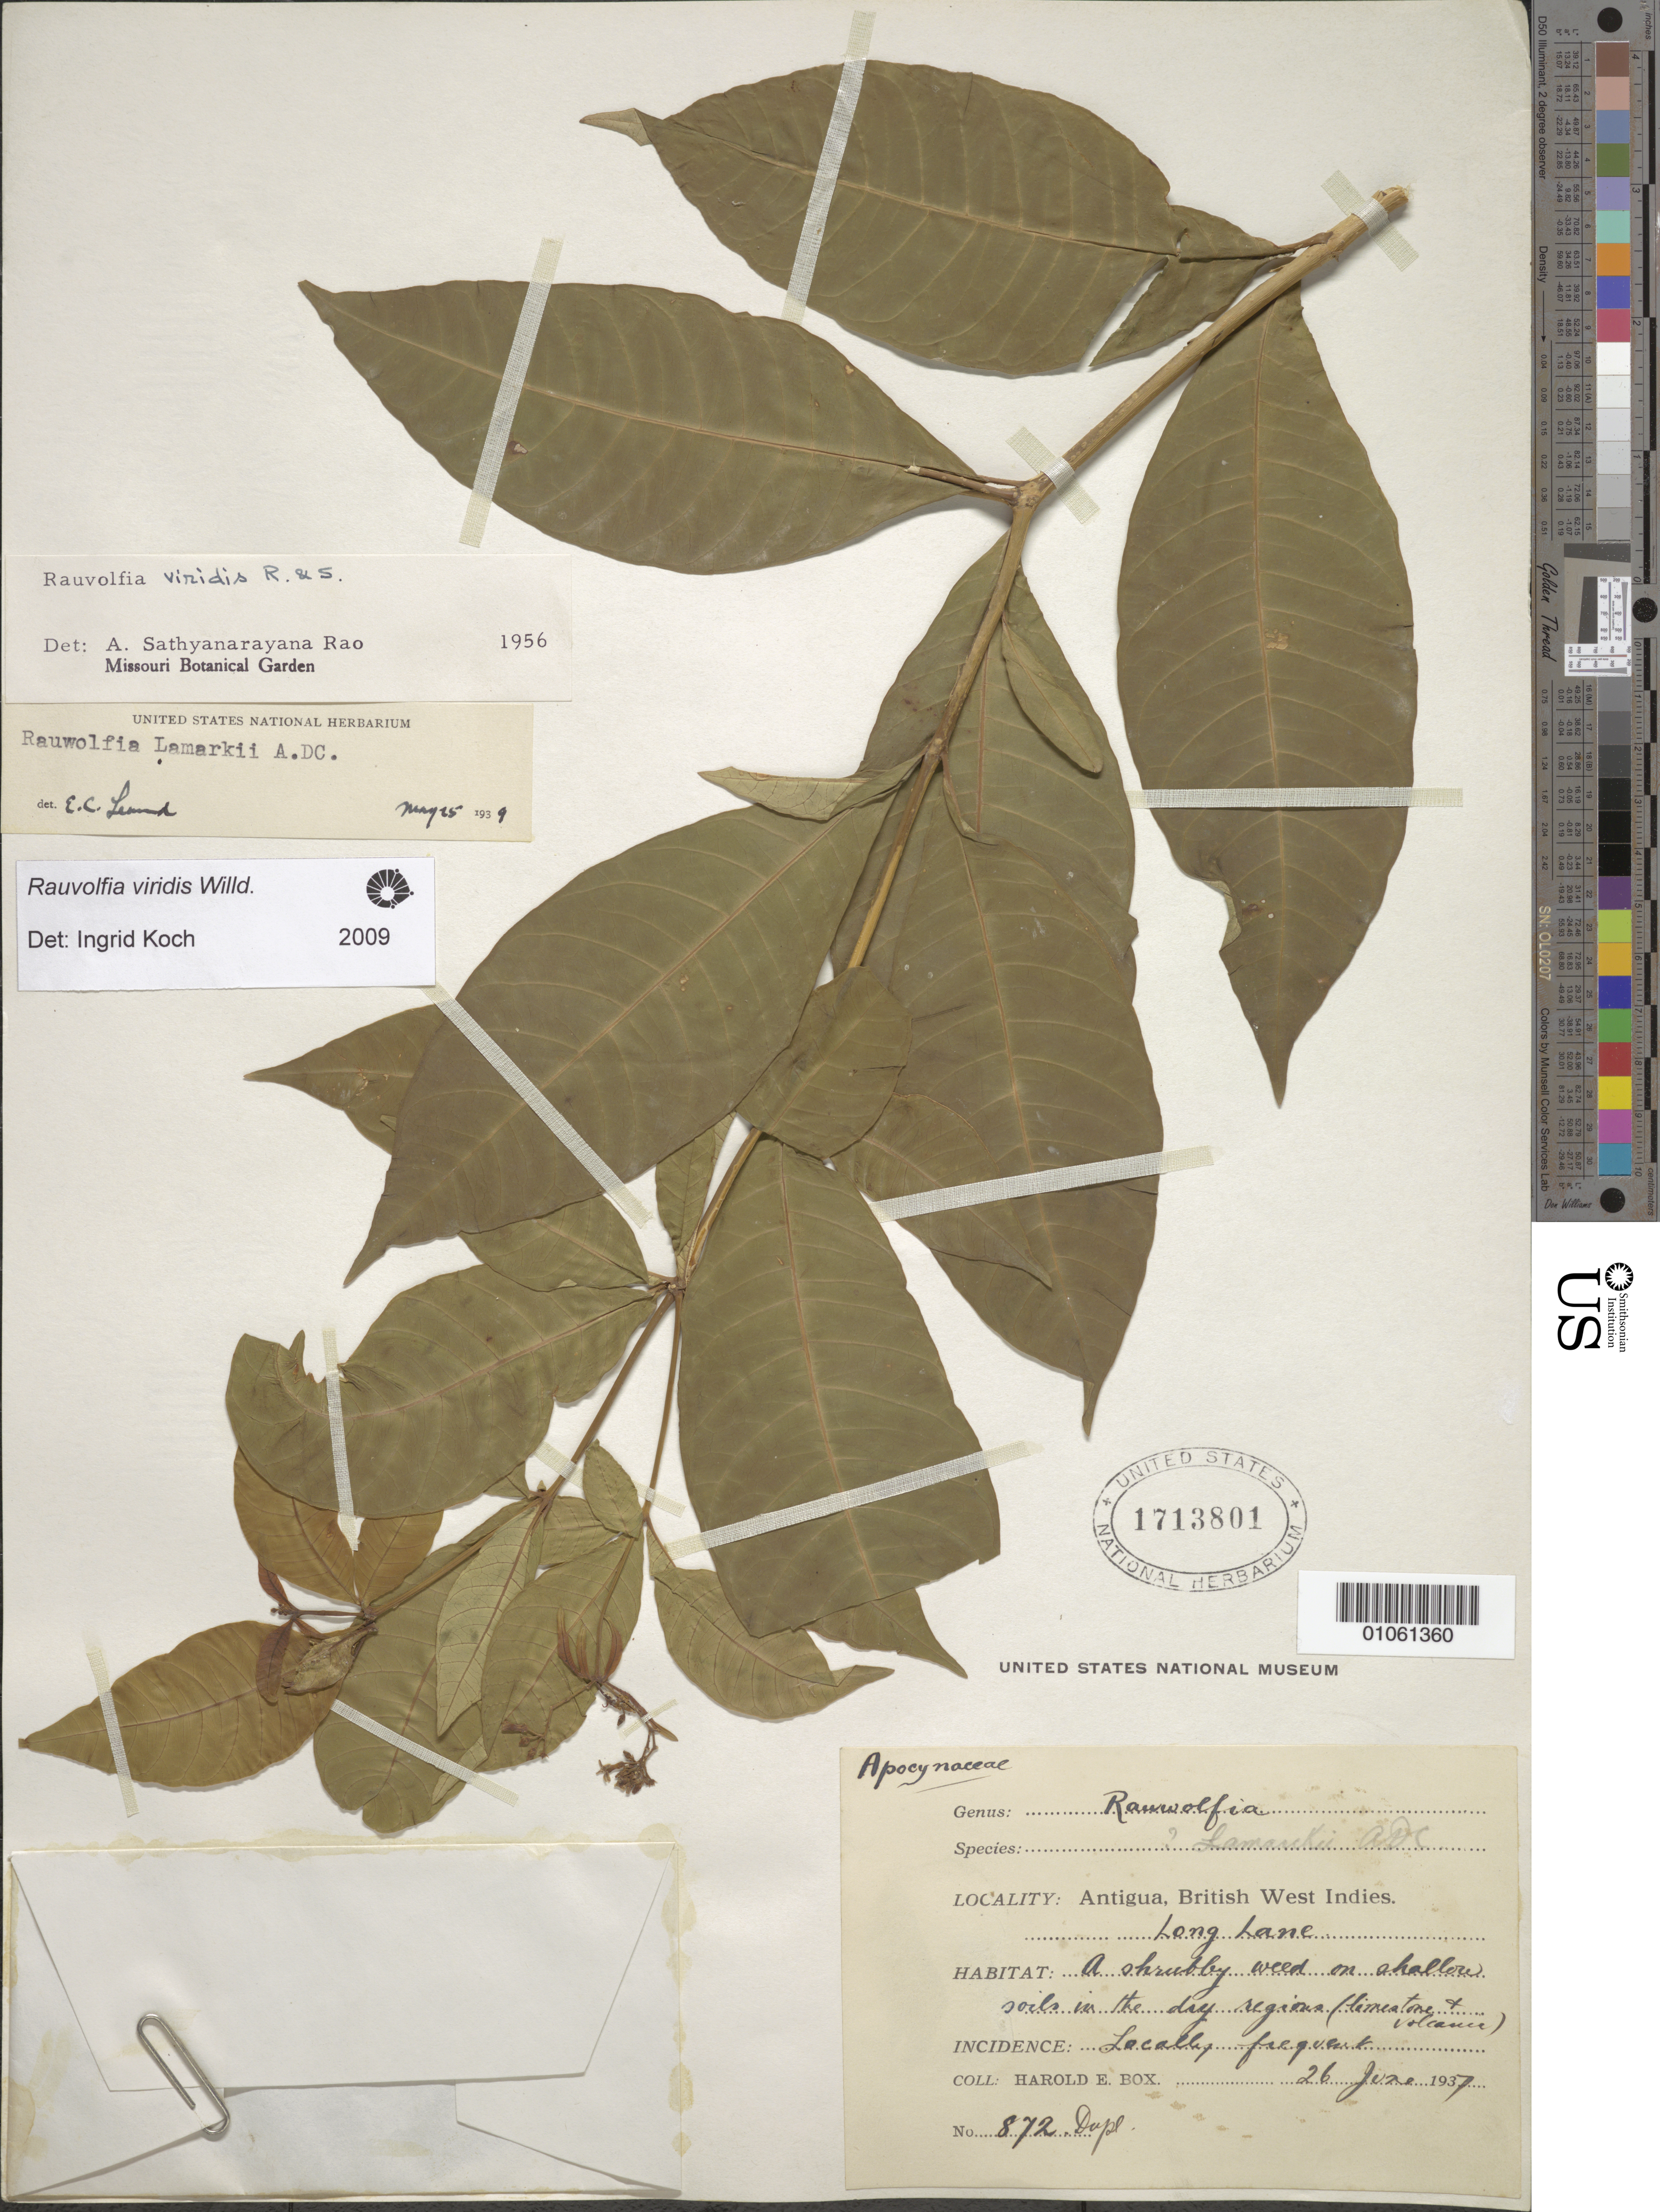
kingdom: Plantae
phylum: Tracheophyta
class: Magnoliopsida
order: Gentianales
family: Apocynaceae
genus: Rauvolfia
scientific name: Rauvolfia viridis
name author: Willd. ex Roem. & Schult.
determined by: Koch, I.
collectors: H. E. Box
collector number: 872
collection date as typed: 26 Jun 1937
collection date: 1937-06-26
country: Antigua and Barbuda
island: Antigua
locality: Long Lane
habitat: On shallow soils in the dry regions (limestone and volcanic). Locally frequent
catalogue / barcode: US 1713801